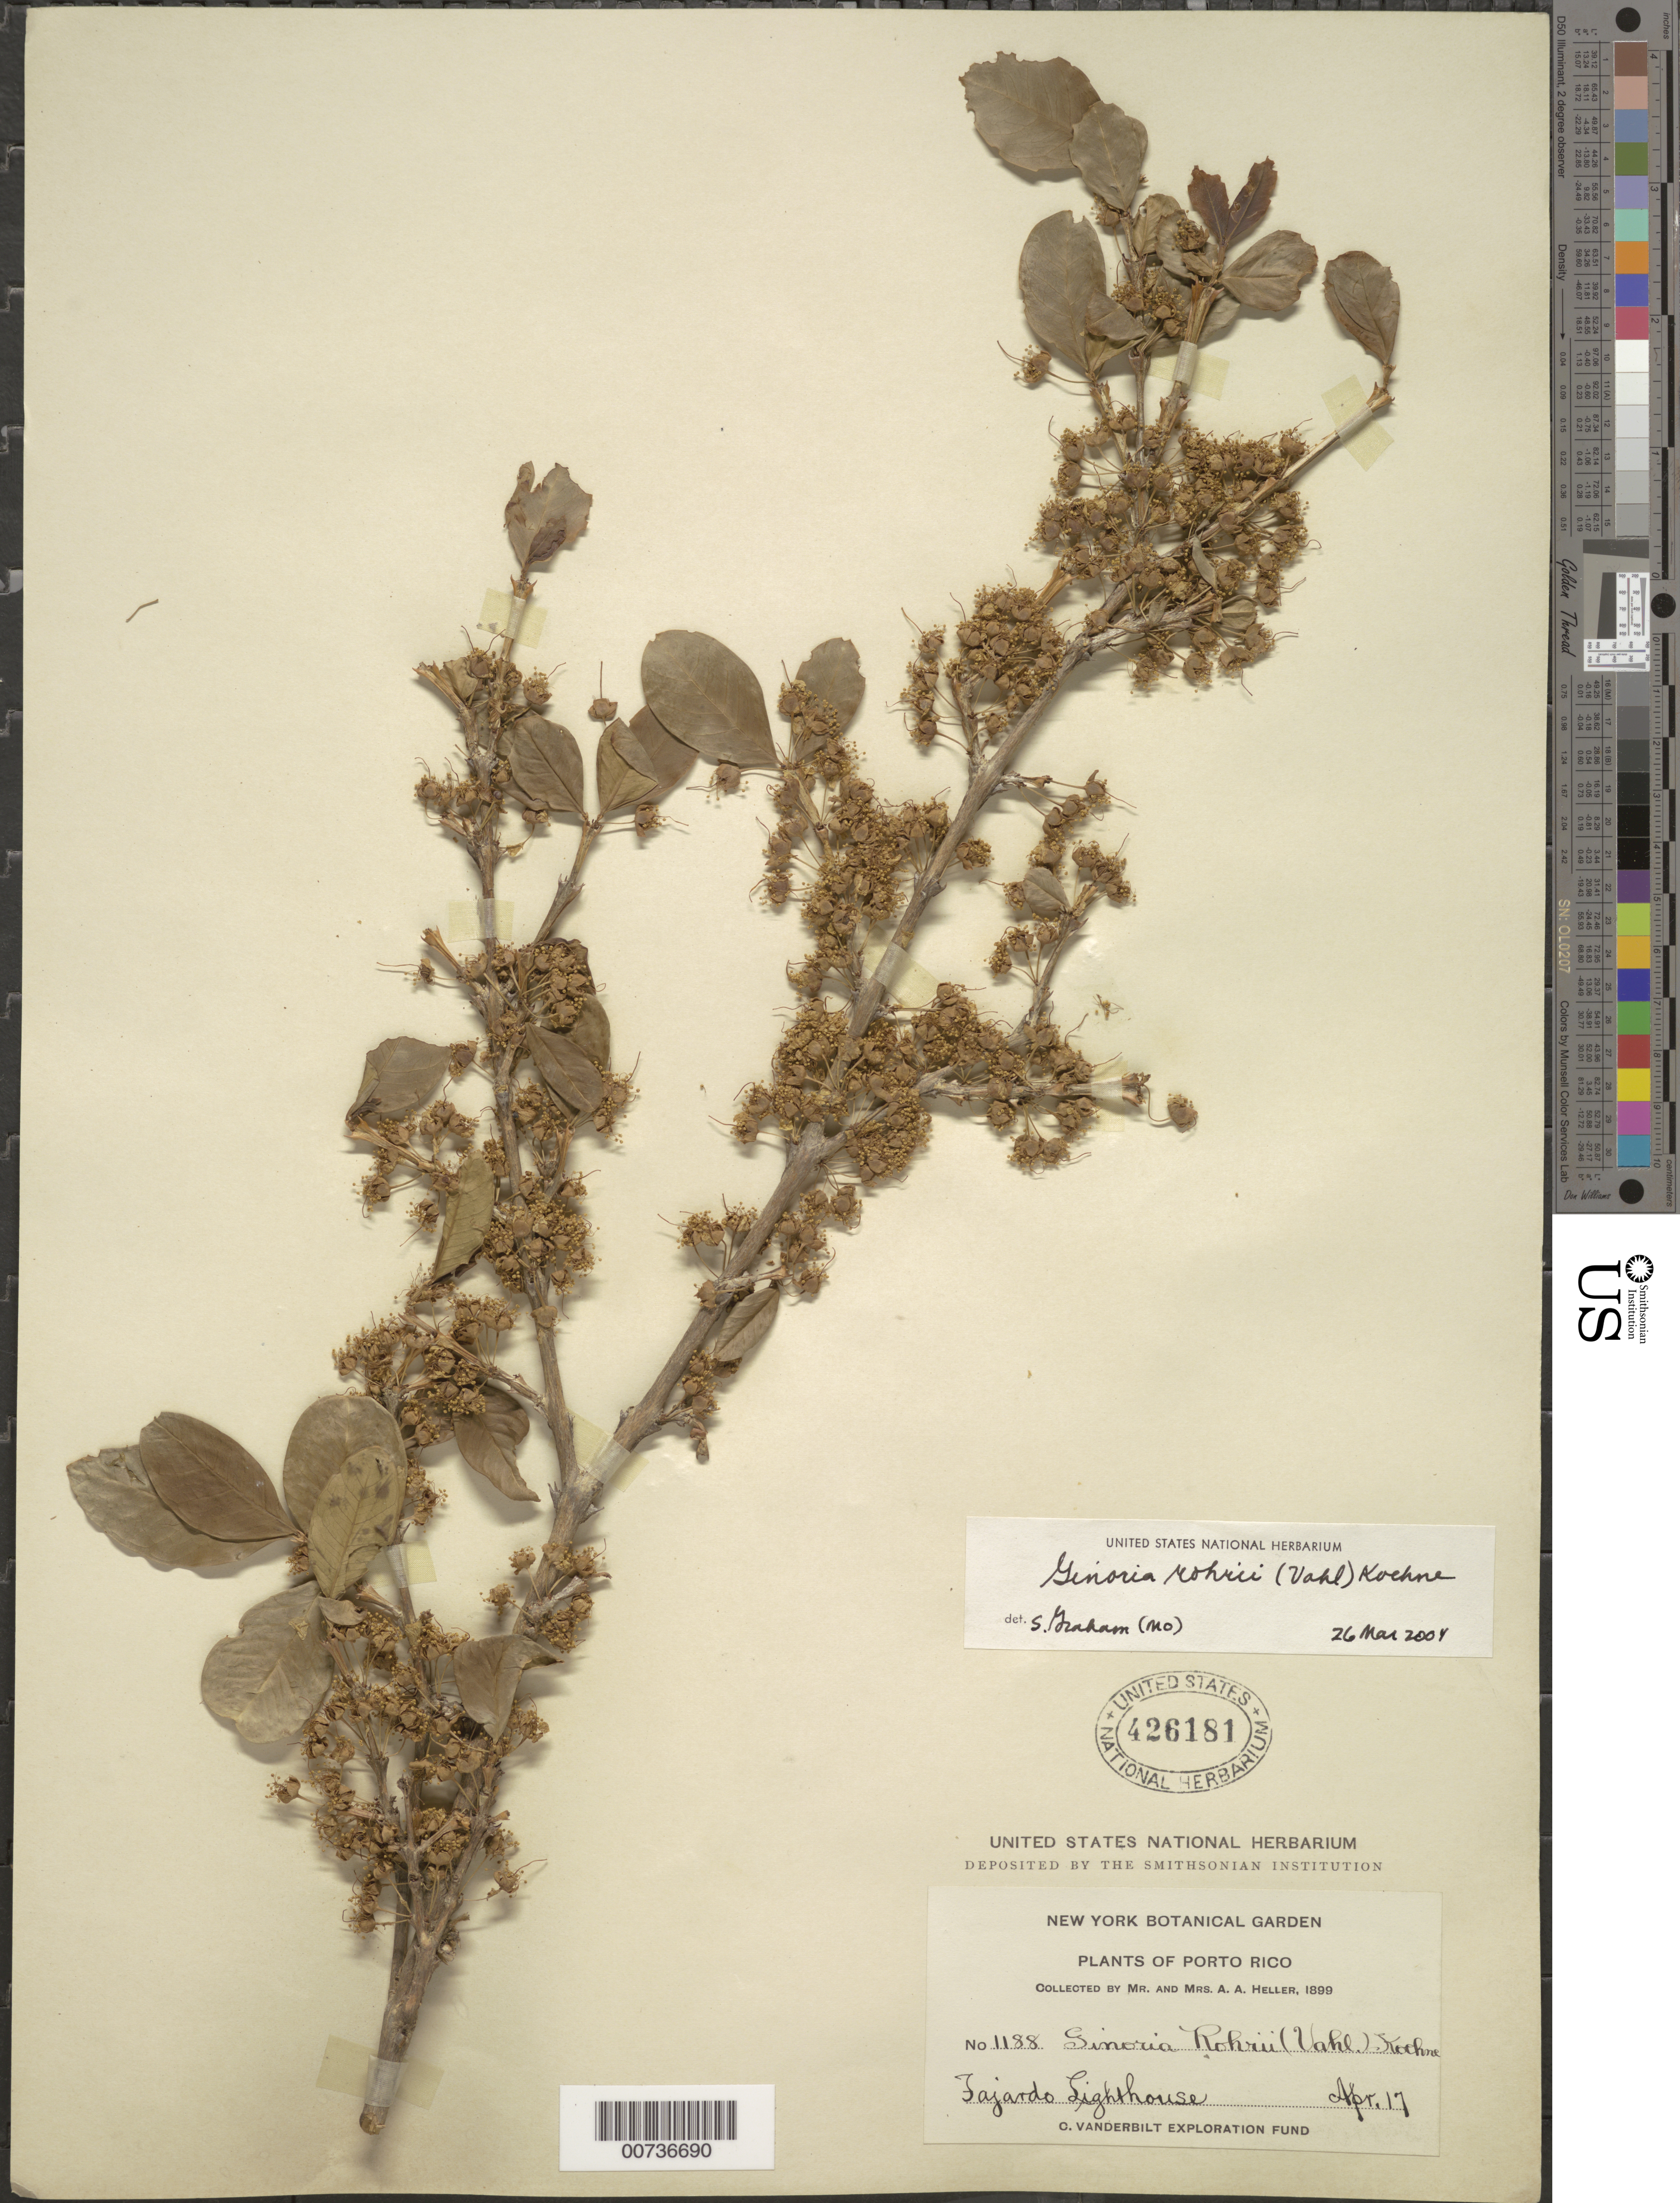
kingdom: Plantae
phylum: Tracheophyta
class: Magnoliopsida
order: Myrtales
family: Lythraceae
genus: Ginoria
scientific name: Ginoria rohrii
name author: (Vahl) Koehne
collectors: A. A. Heller & E. G. Heller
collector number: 1188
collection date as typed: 17 Apr 1899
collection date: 1899-04-17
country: Puerto Rico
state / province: Fajardo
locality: Fajardo Lighthouse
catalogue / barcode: US 426181